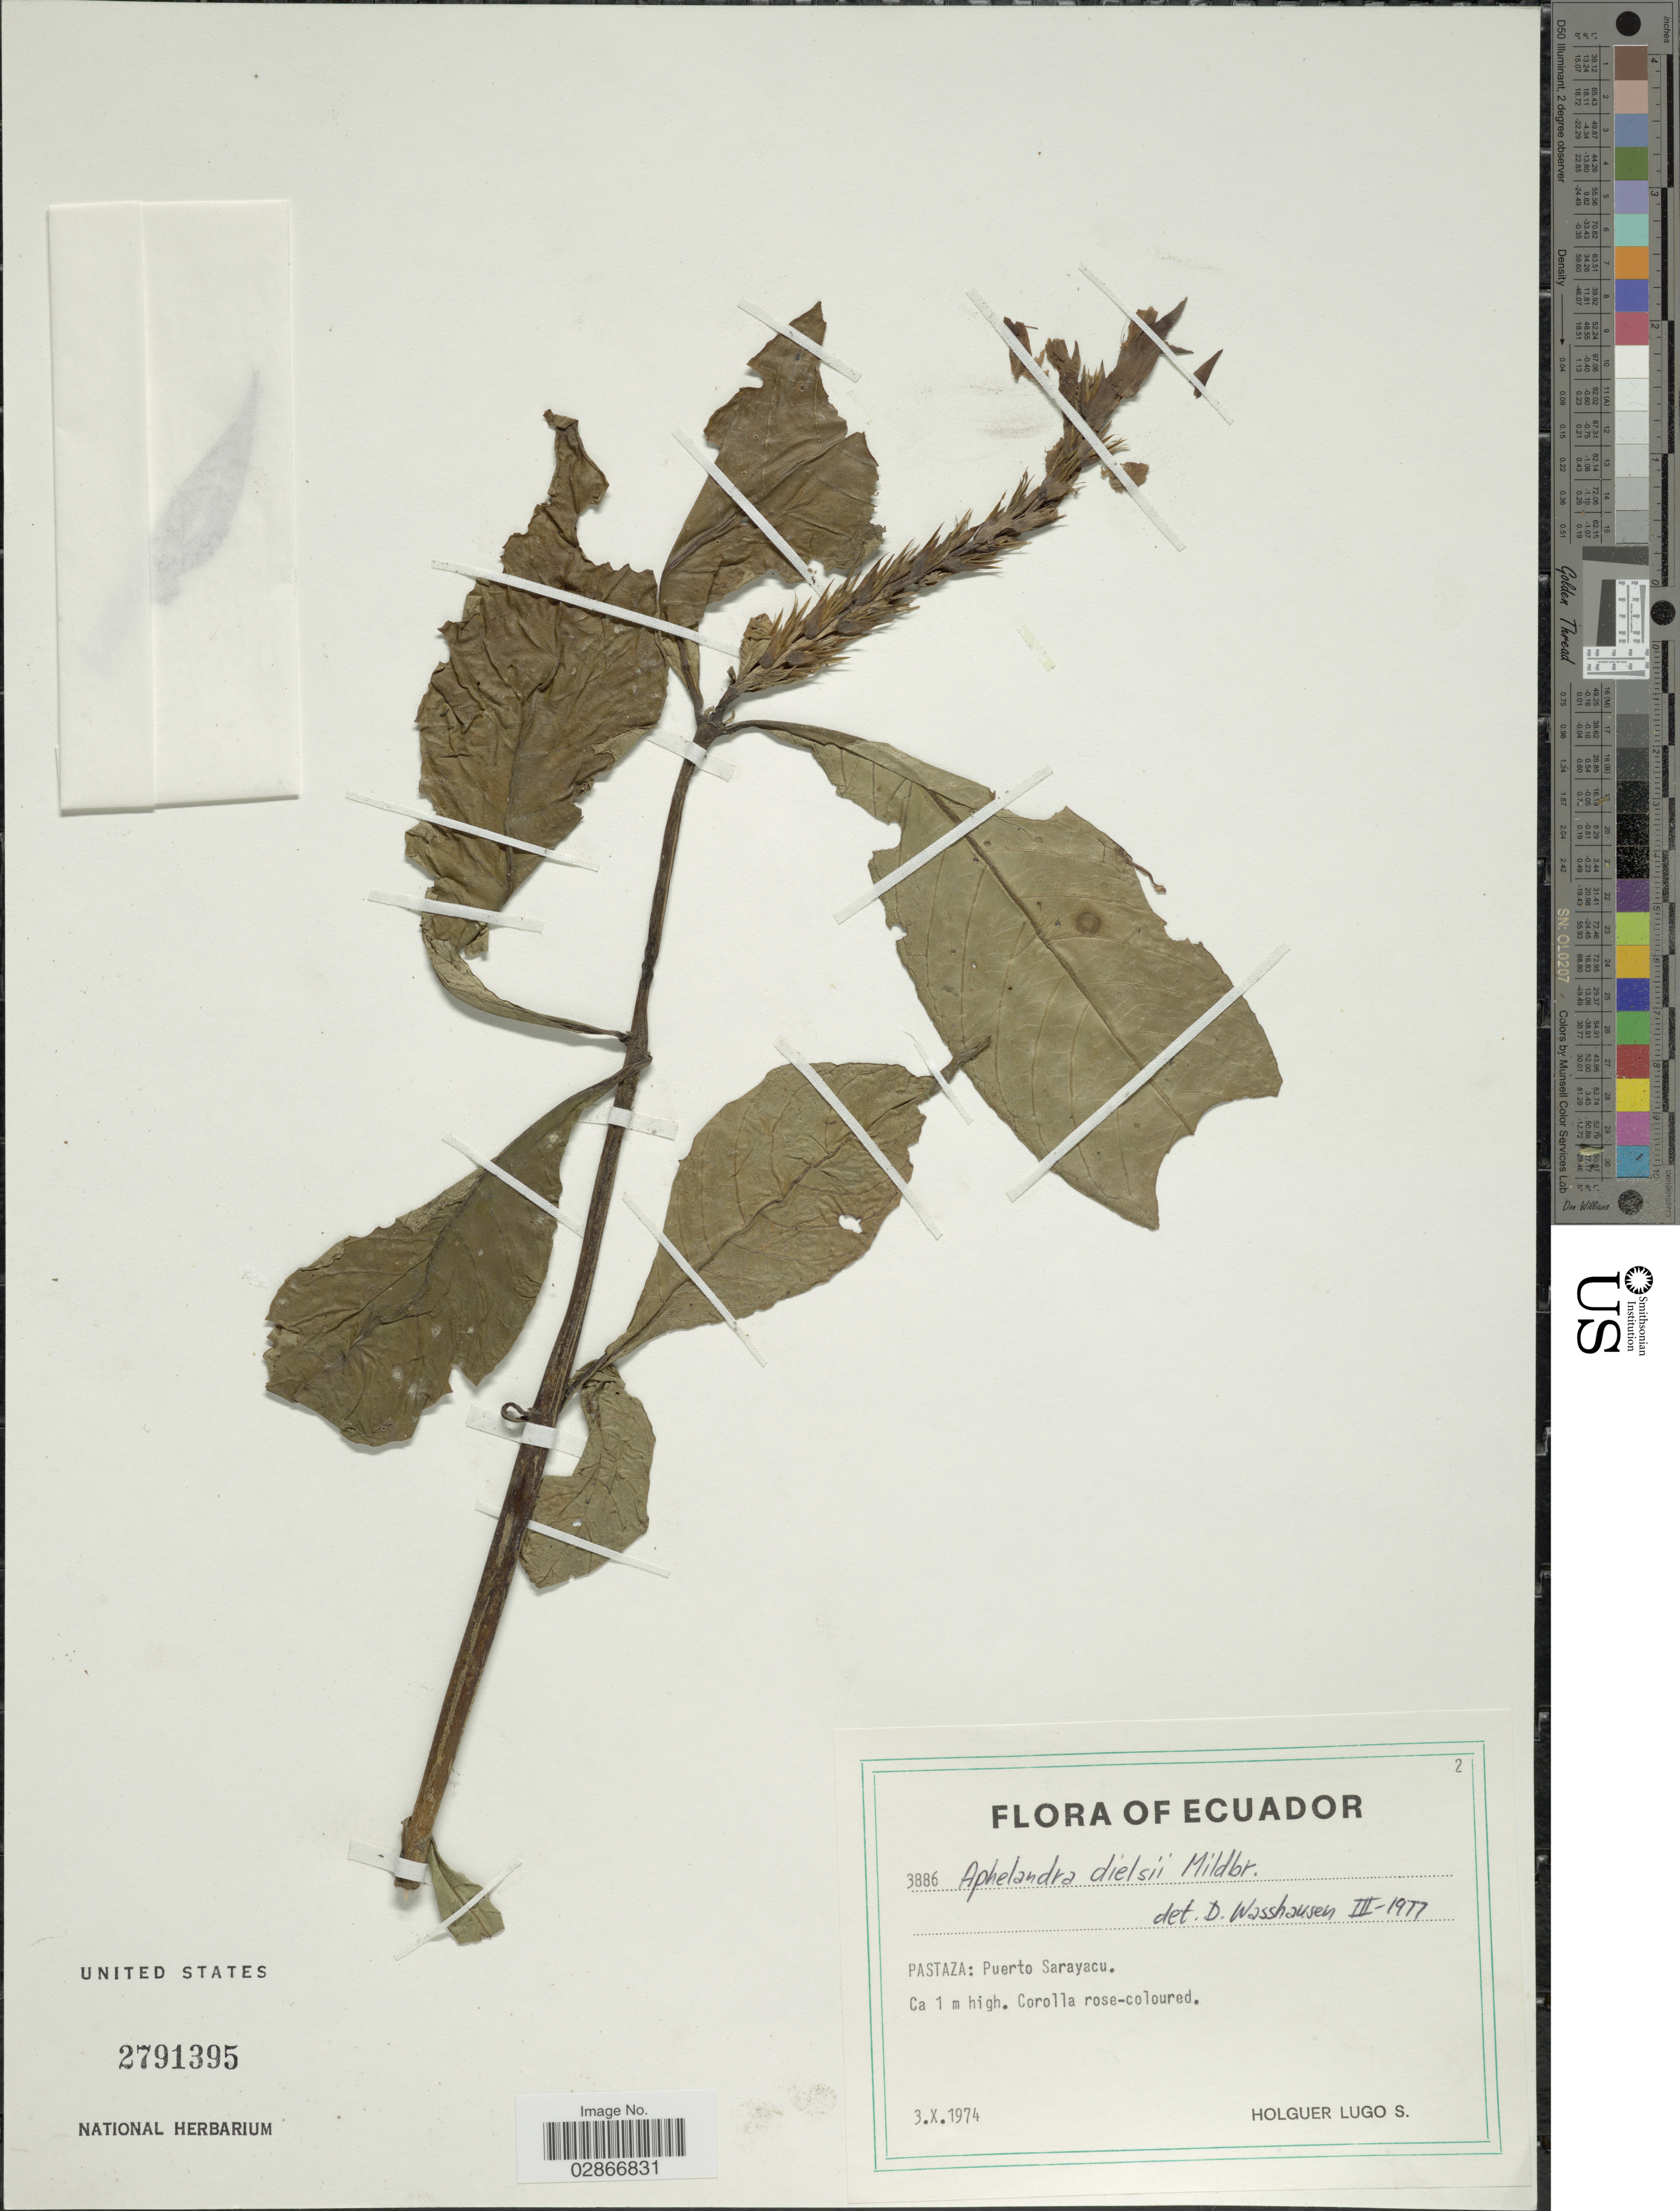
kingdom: Plantae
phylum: Tracheophyta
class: Magnoliopsida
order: Lamiales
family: Acanthaceae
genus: Aphelandra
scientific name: Aphelandra dielsii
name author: Mildbr.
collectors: H. Lugo S.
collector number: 3886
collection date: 1974-10-03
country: Ecuador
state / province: Pastaza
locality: Puerto Sarayacu.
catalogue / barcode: US 2791395